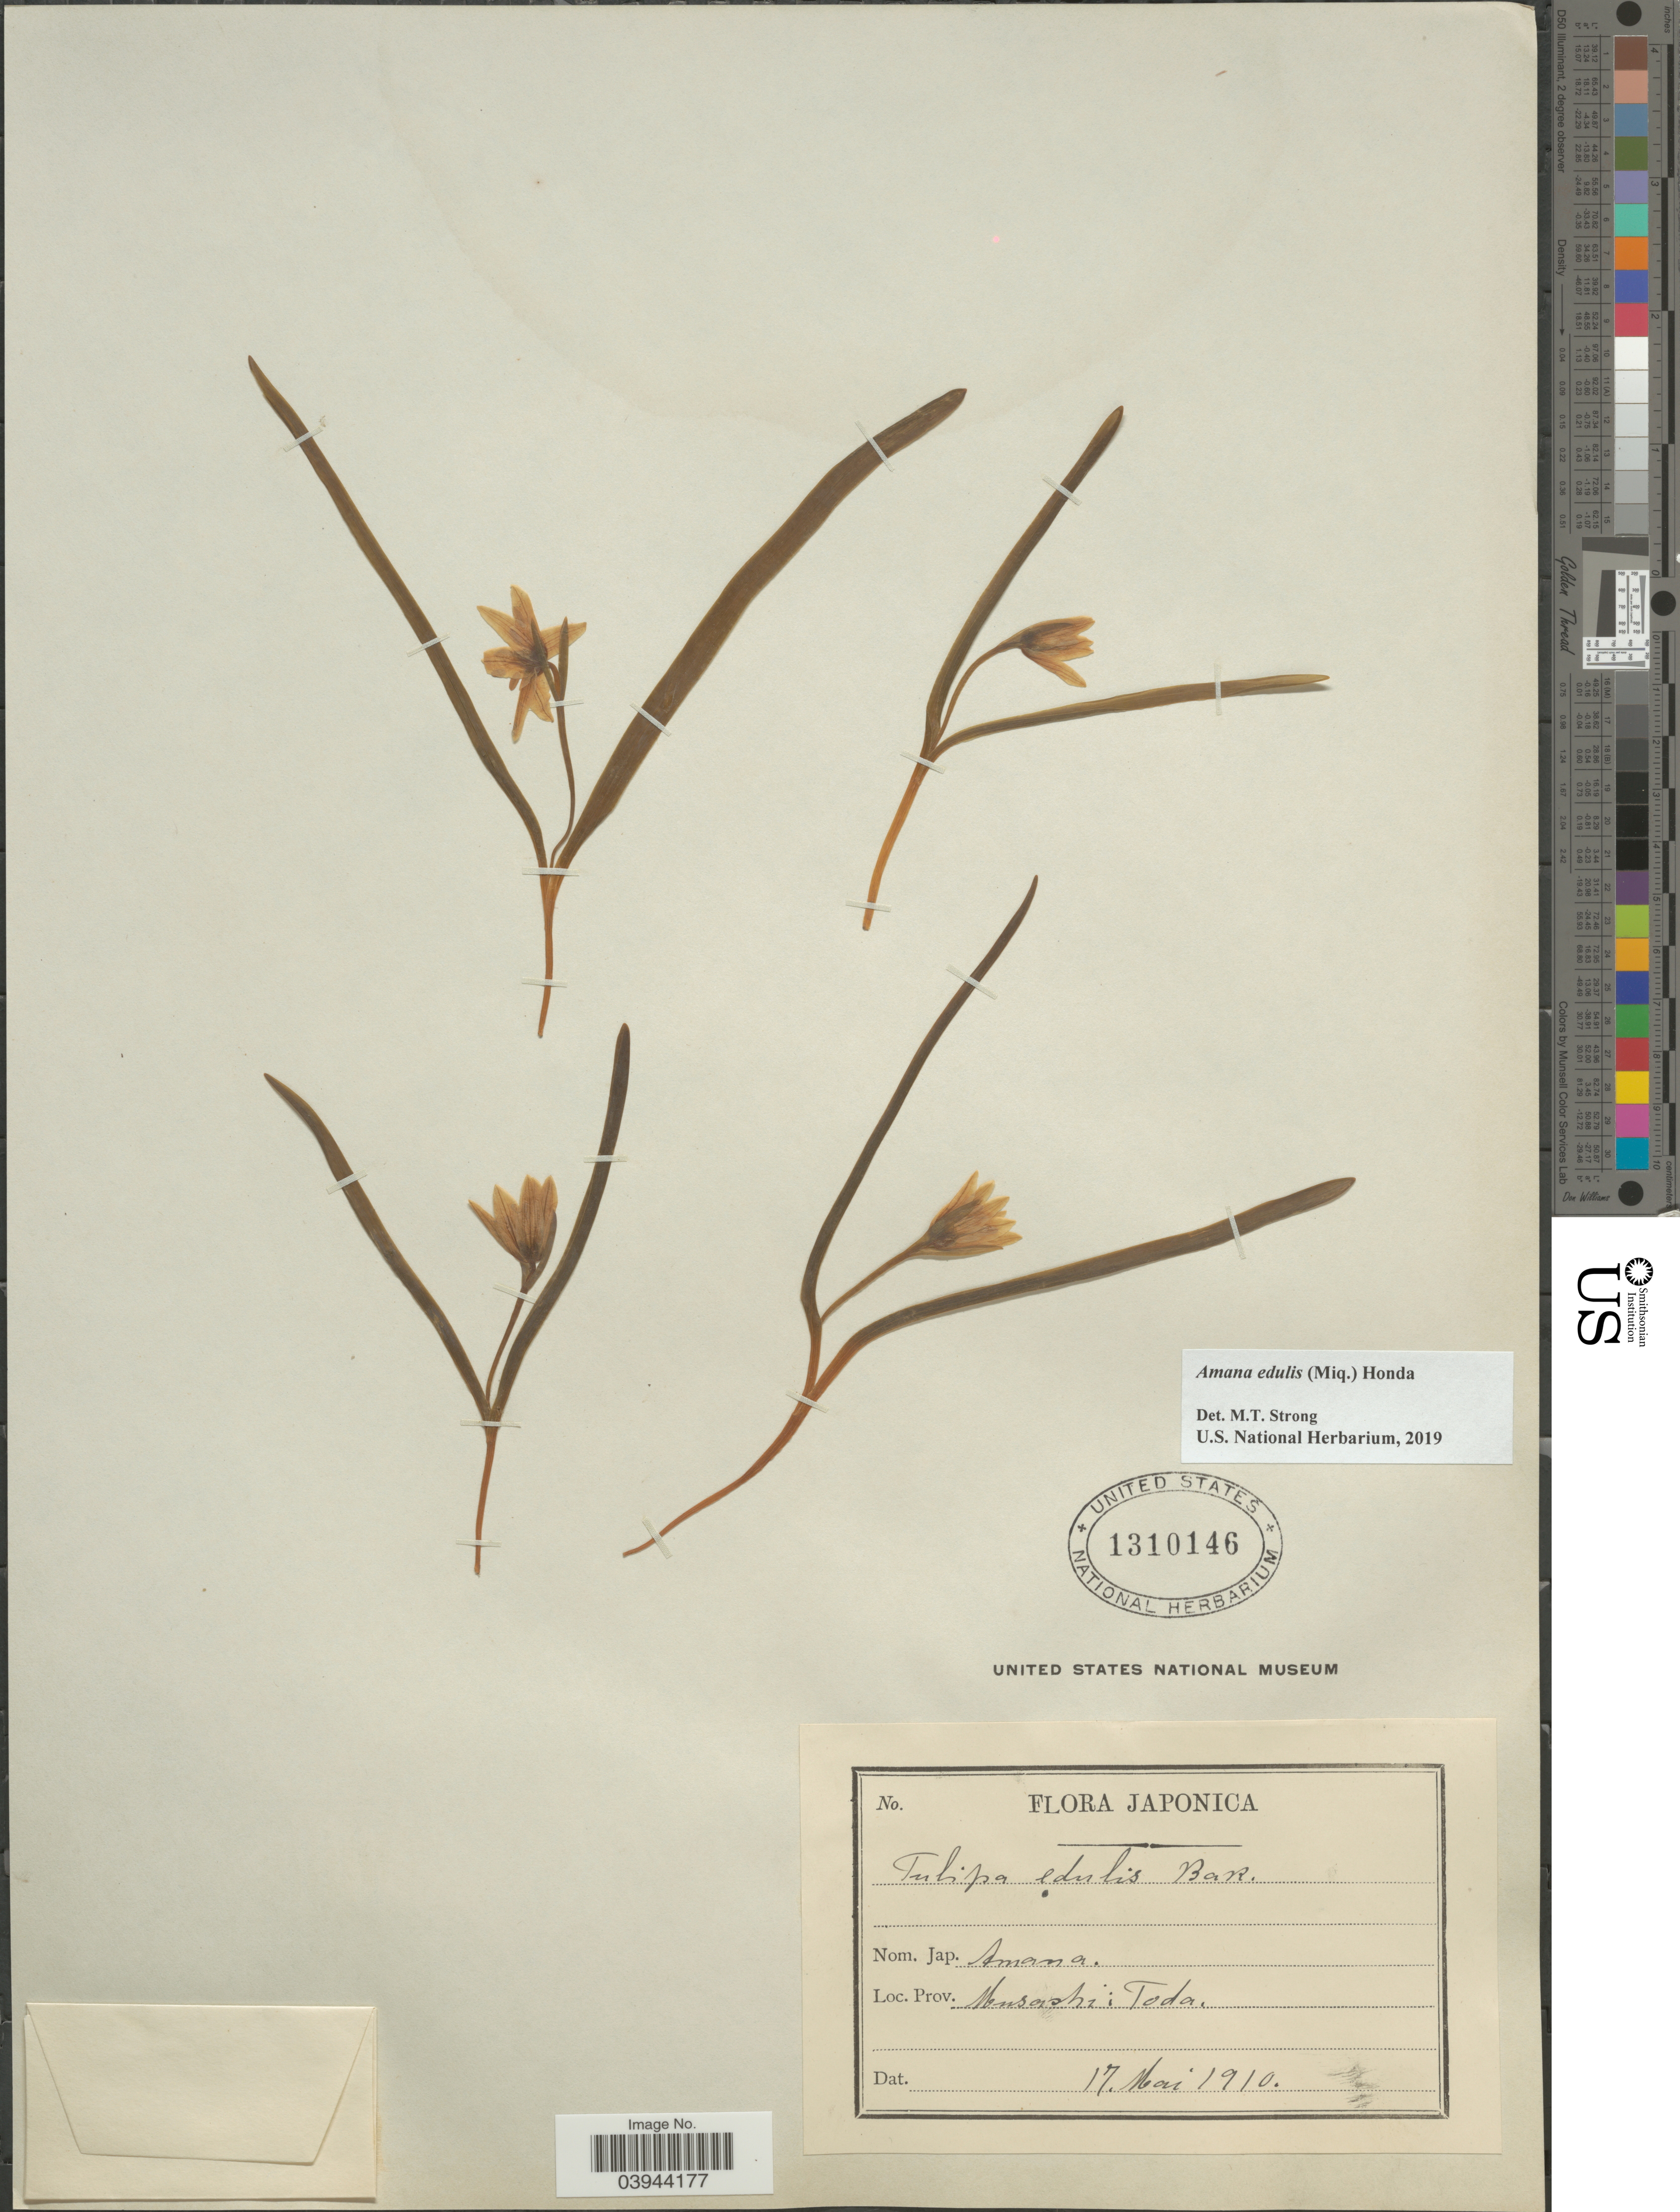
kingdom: Plantae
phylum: Tracheophyta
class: Liliopsida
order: Liliales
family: Liliaceae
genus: Amana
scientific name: Amana edulis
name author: (Miq.) Honda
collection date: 1910-05-17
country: Japan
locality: Prov. Musashi: Toda.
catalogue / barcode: US 1310146